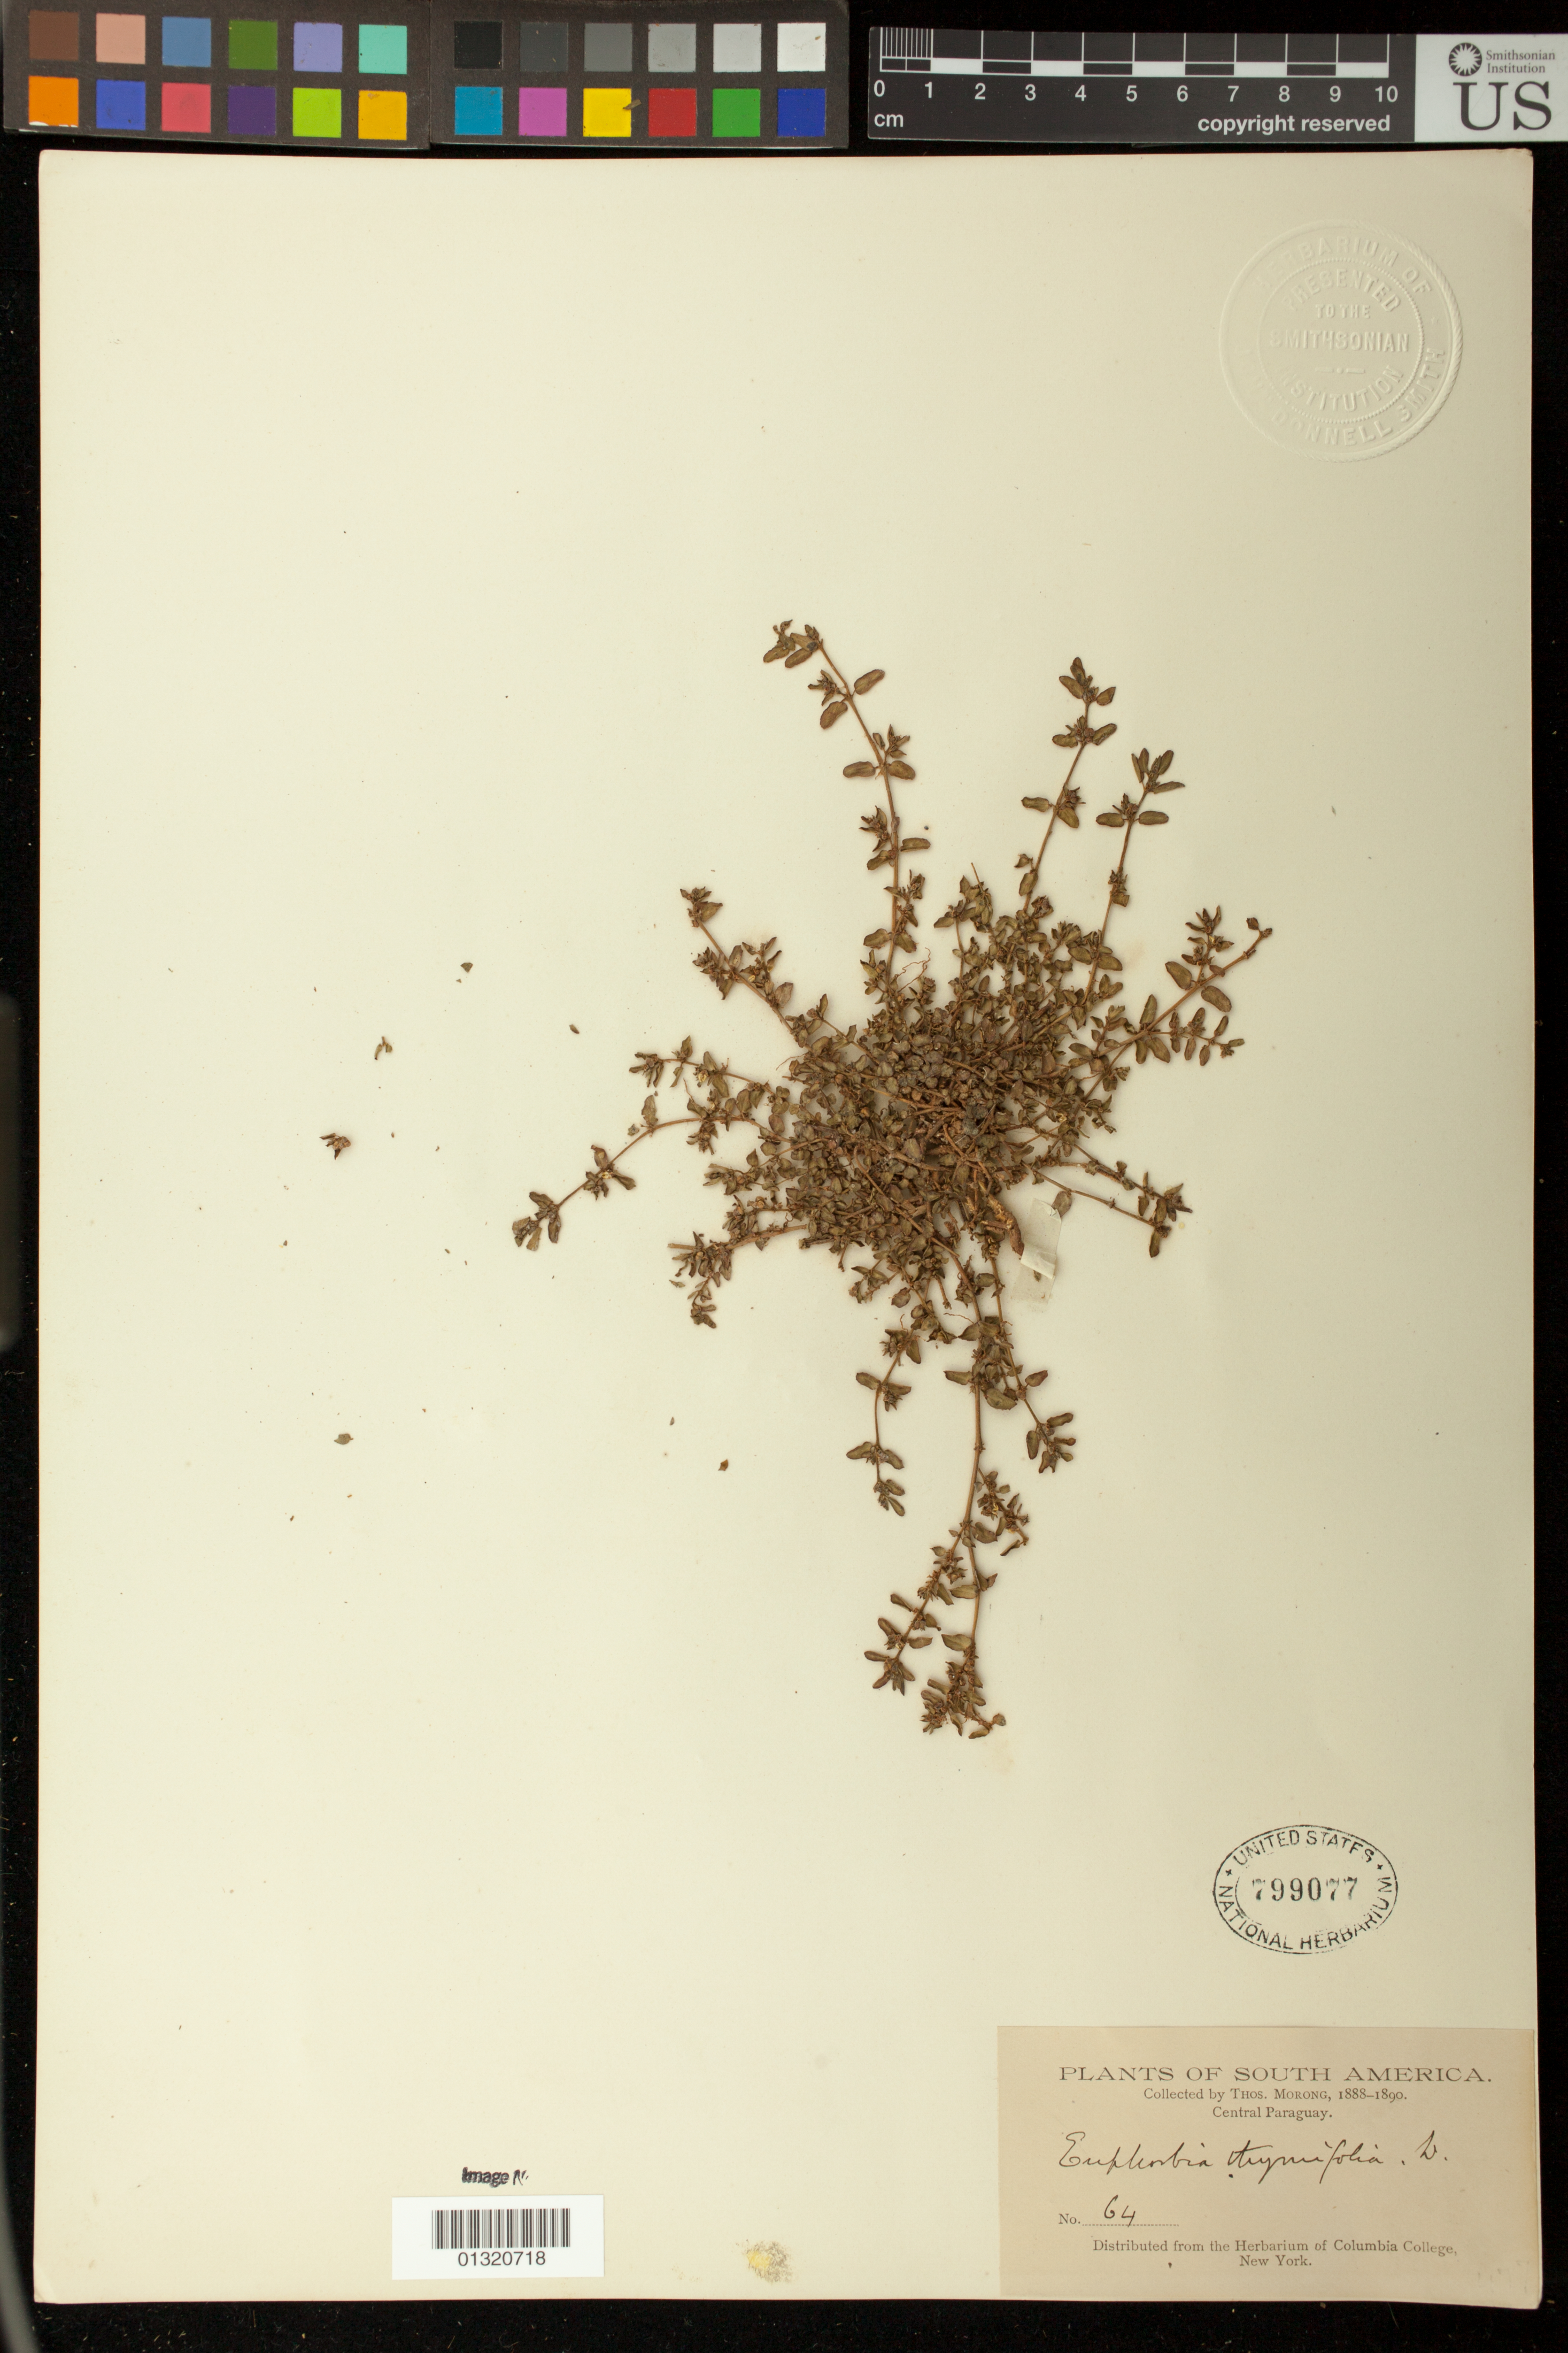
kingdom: Plantae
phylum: Tracheophyta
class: Magnoliopsida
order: Malpighiales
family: Euphorbiaceae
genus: Euphorbia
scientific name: Euphorbia thymifolia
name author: L.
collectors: T. Morong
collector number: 64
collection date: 1888/1890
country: Paraguay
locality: Central Paraguay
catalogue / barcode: US 799077